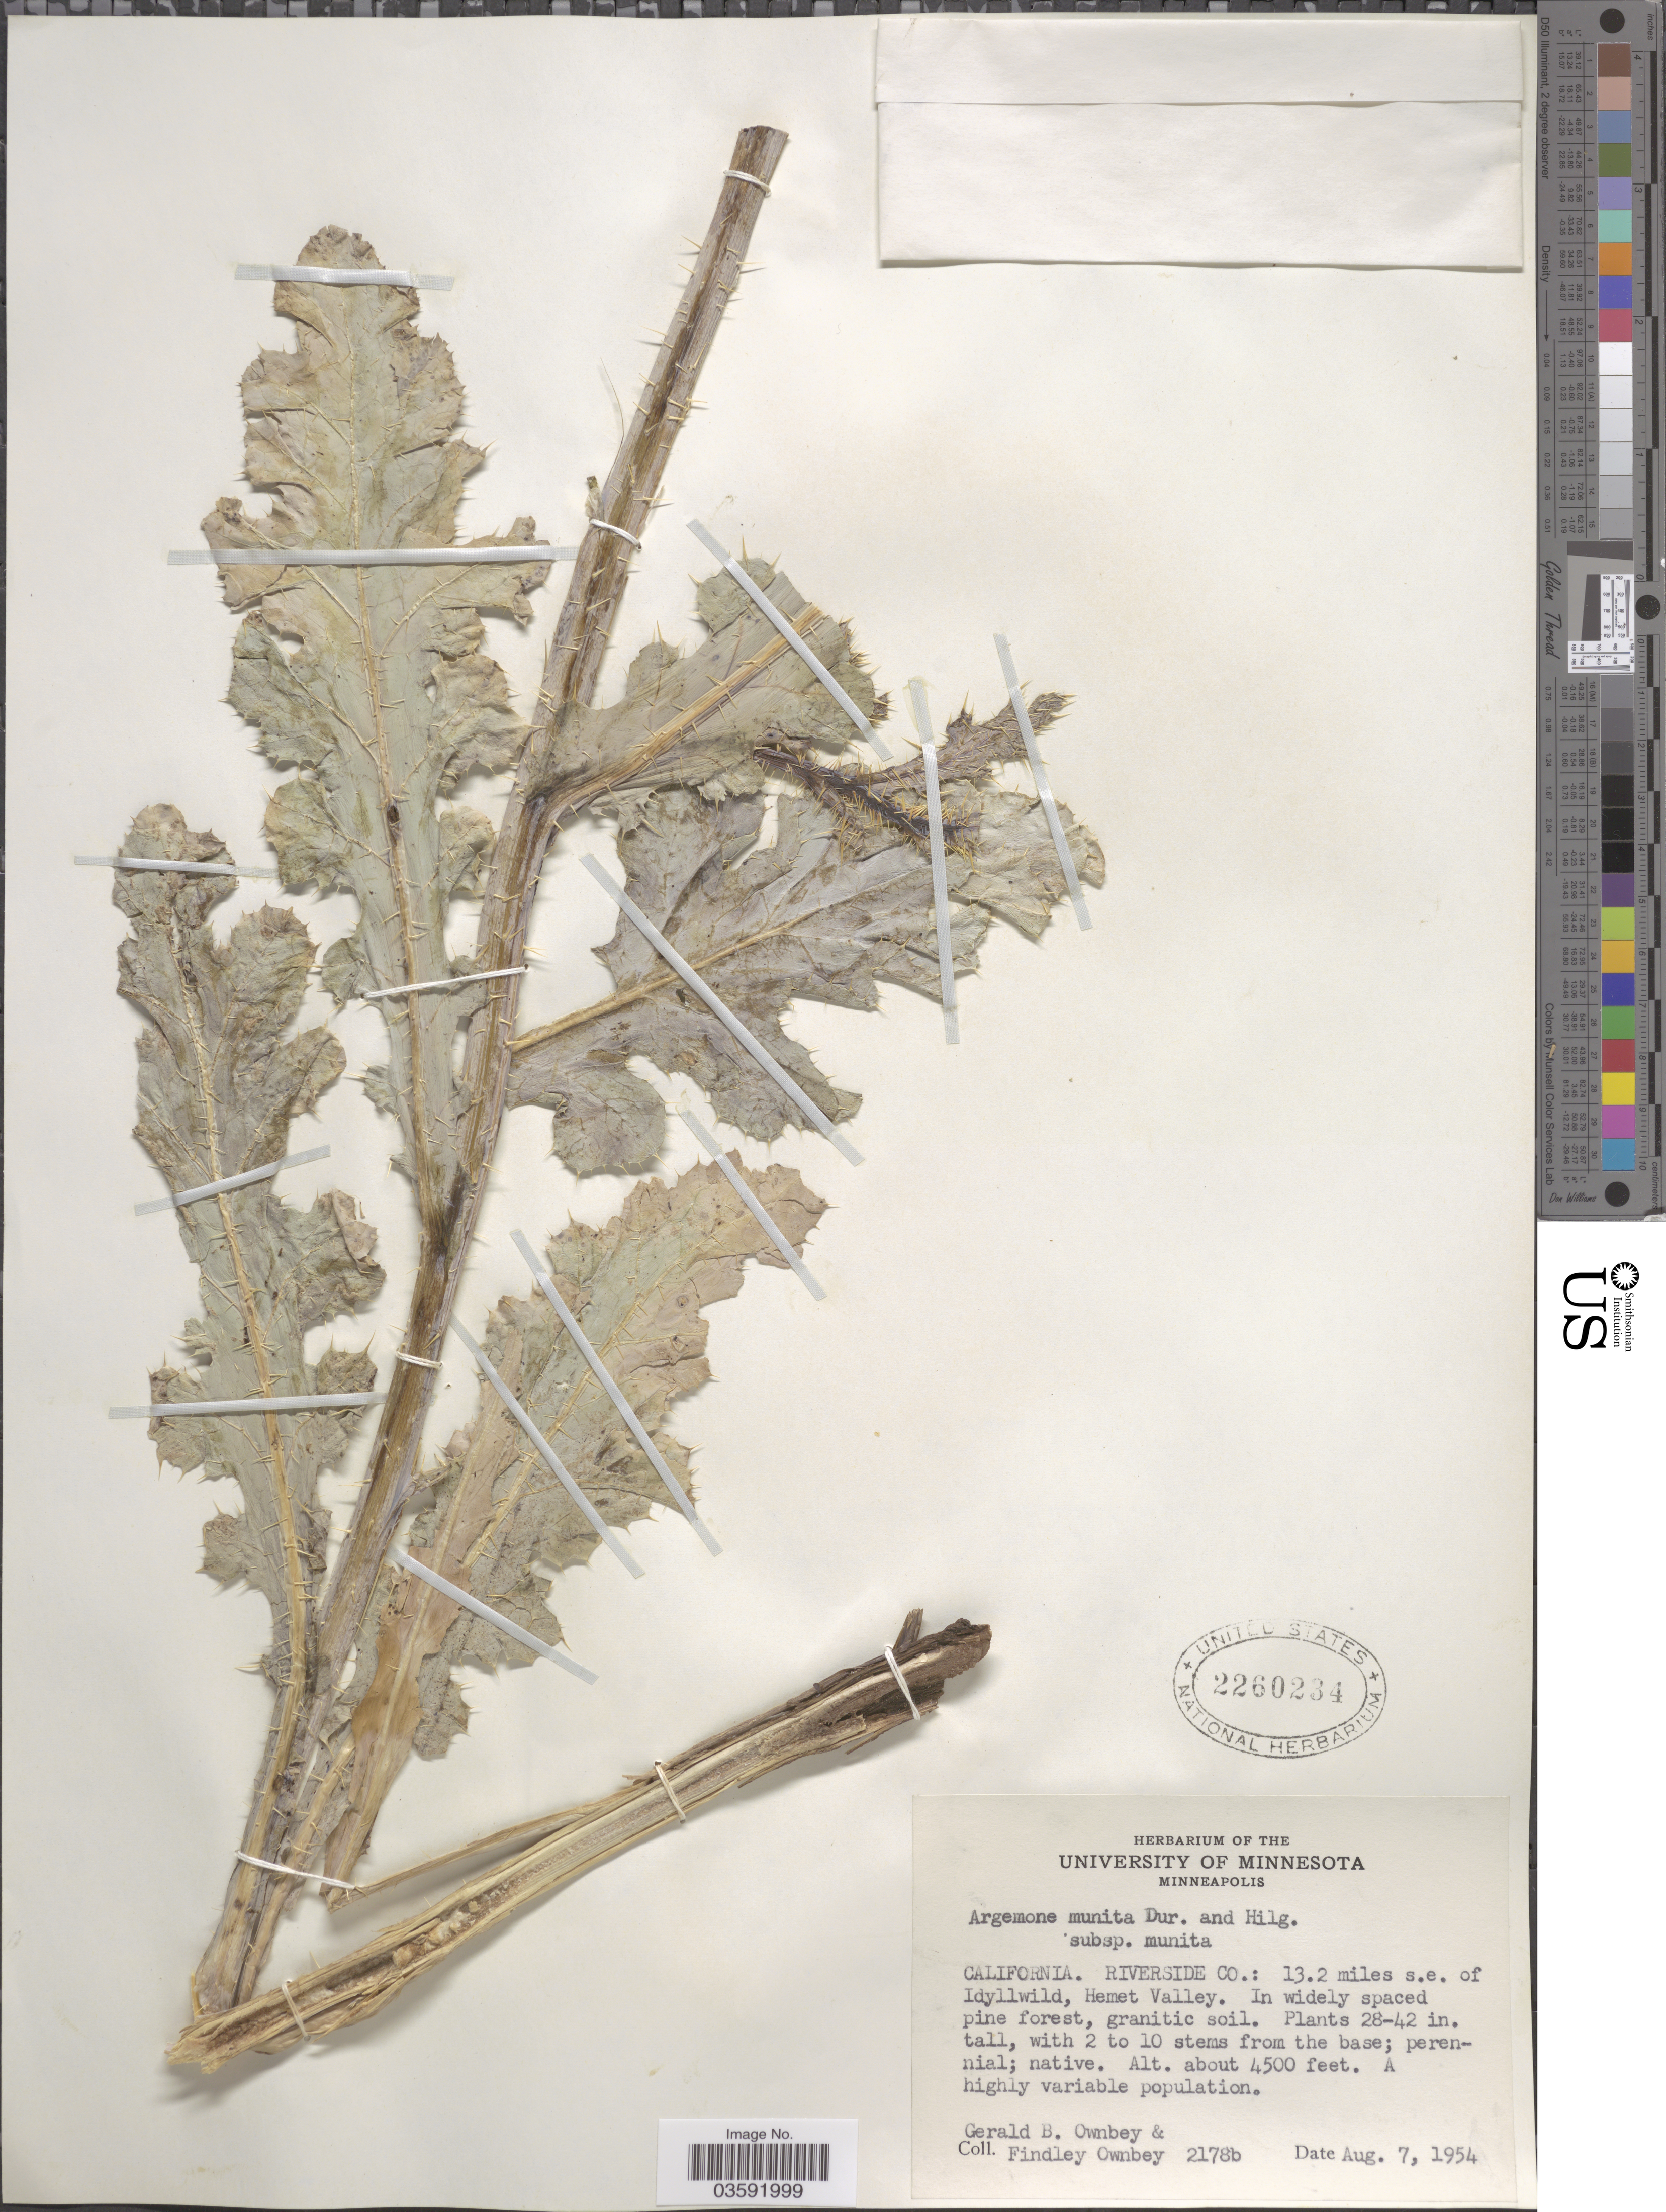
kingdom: Plantae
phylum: Tracheophyta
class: Magnoliopsida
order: Ranunculales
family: Papaveraceae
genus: Argemone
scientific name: Argemone munita subsp. munita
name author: Durand & Hilg.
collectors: G. B. Ownbey & F. Ownbey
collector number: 2178b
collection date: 1954-08-07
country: United States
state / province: California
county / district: Riverside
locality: Riverside Co.: 13.2 miles s.e. of Idyllwild, Hemet Valley.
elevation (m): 1372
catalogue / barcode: US 2260234